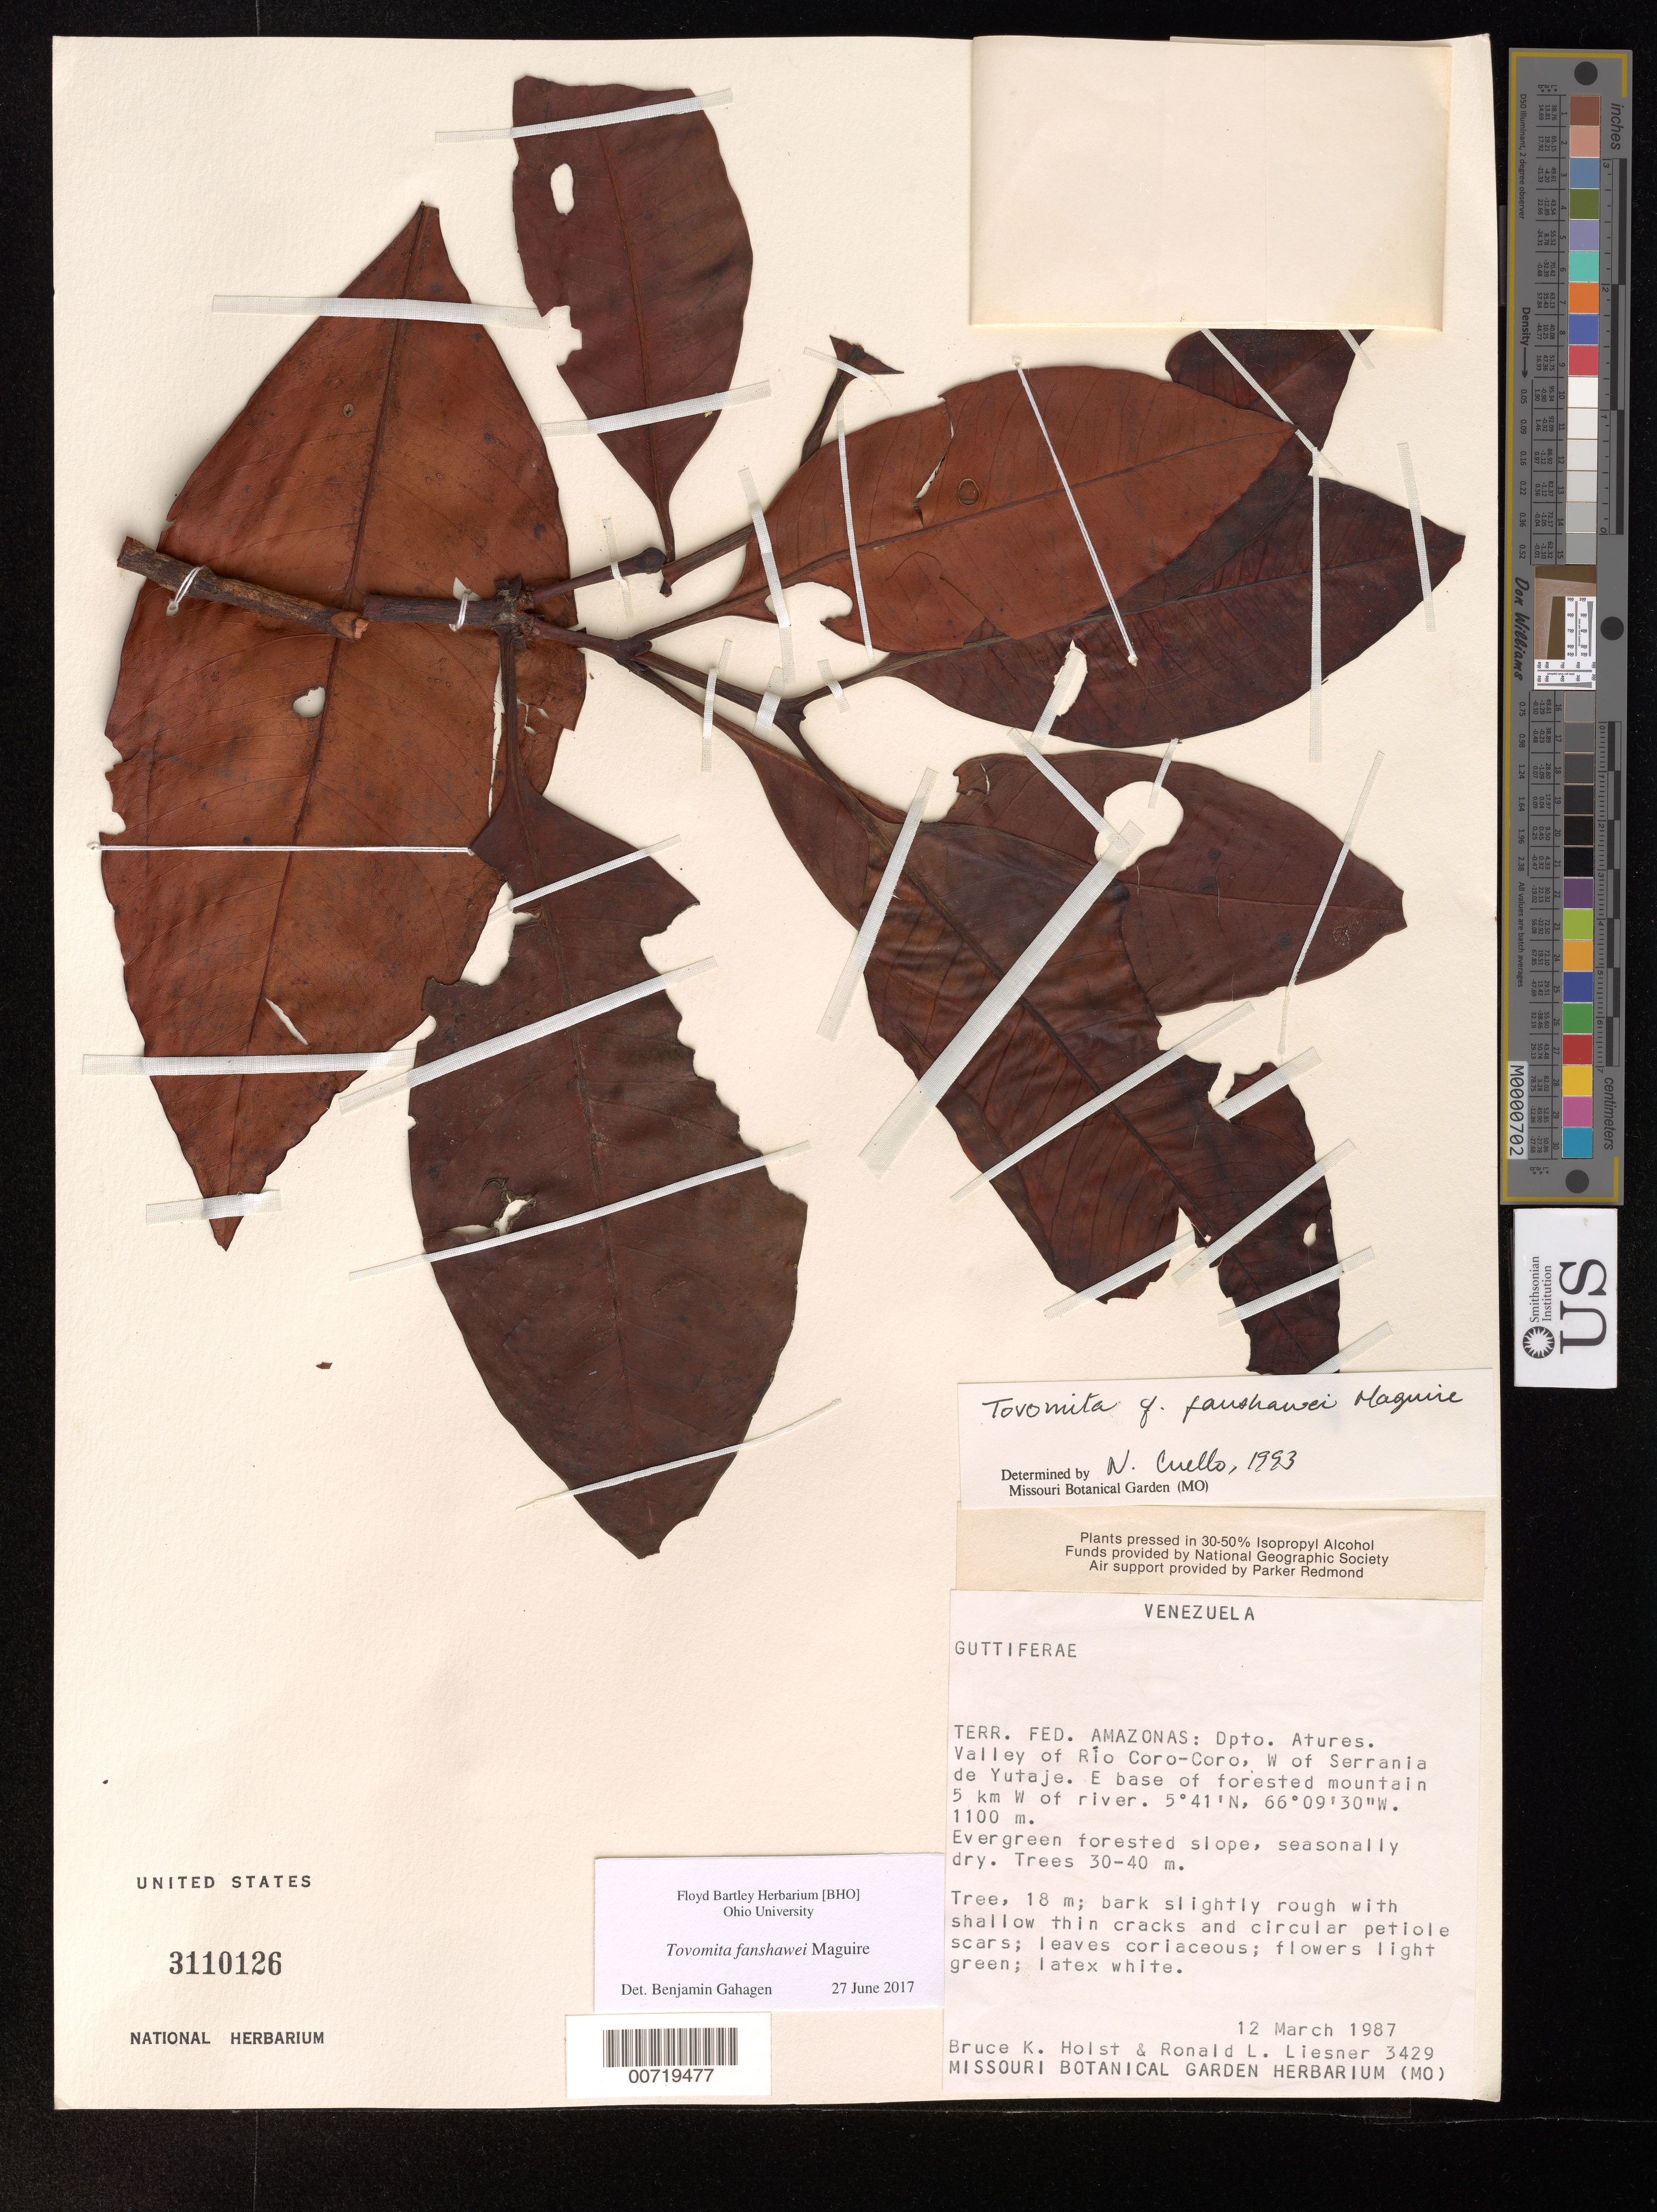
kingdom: Plantae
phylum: Tracheophyta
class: Magnoliopsida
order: Malpighiales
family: Clusiaceae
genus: Tovomita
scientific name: Tovomita fanshawei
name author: Maguire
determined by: Cuello, Nidia L.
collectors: B. Holst & R. L. Liesner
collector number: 3429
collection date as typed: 12-Mar-87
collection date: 1987-03-12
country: Venezuela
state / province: Amazonas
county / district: Atures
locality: Río Coro-Coro valley, W of Serrania de Yutajé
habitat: Evergreen forested slope, seasonally dry, trees 30-40 m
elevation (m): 1100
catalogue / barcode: US 3110126